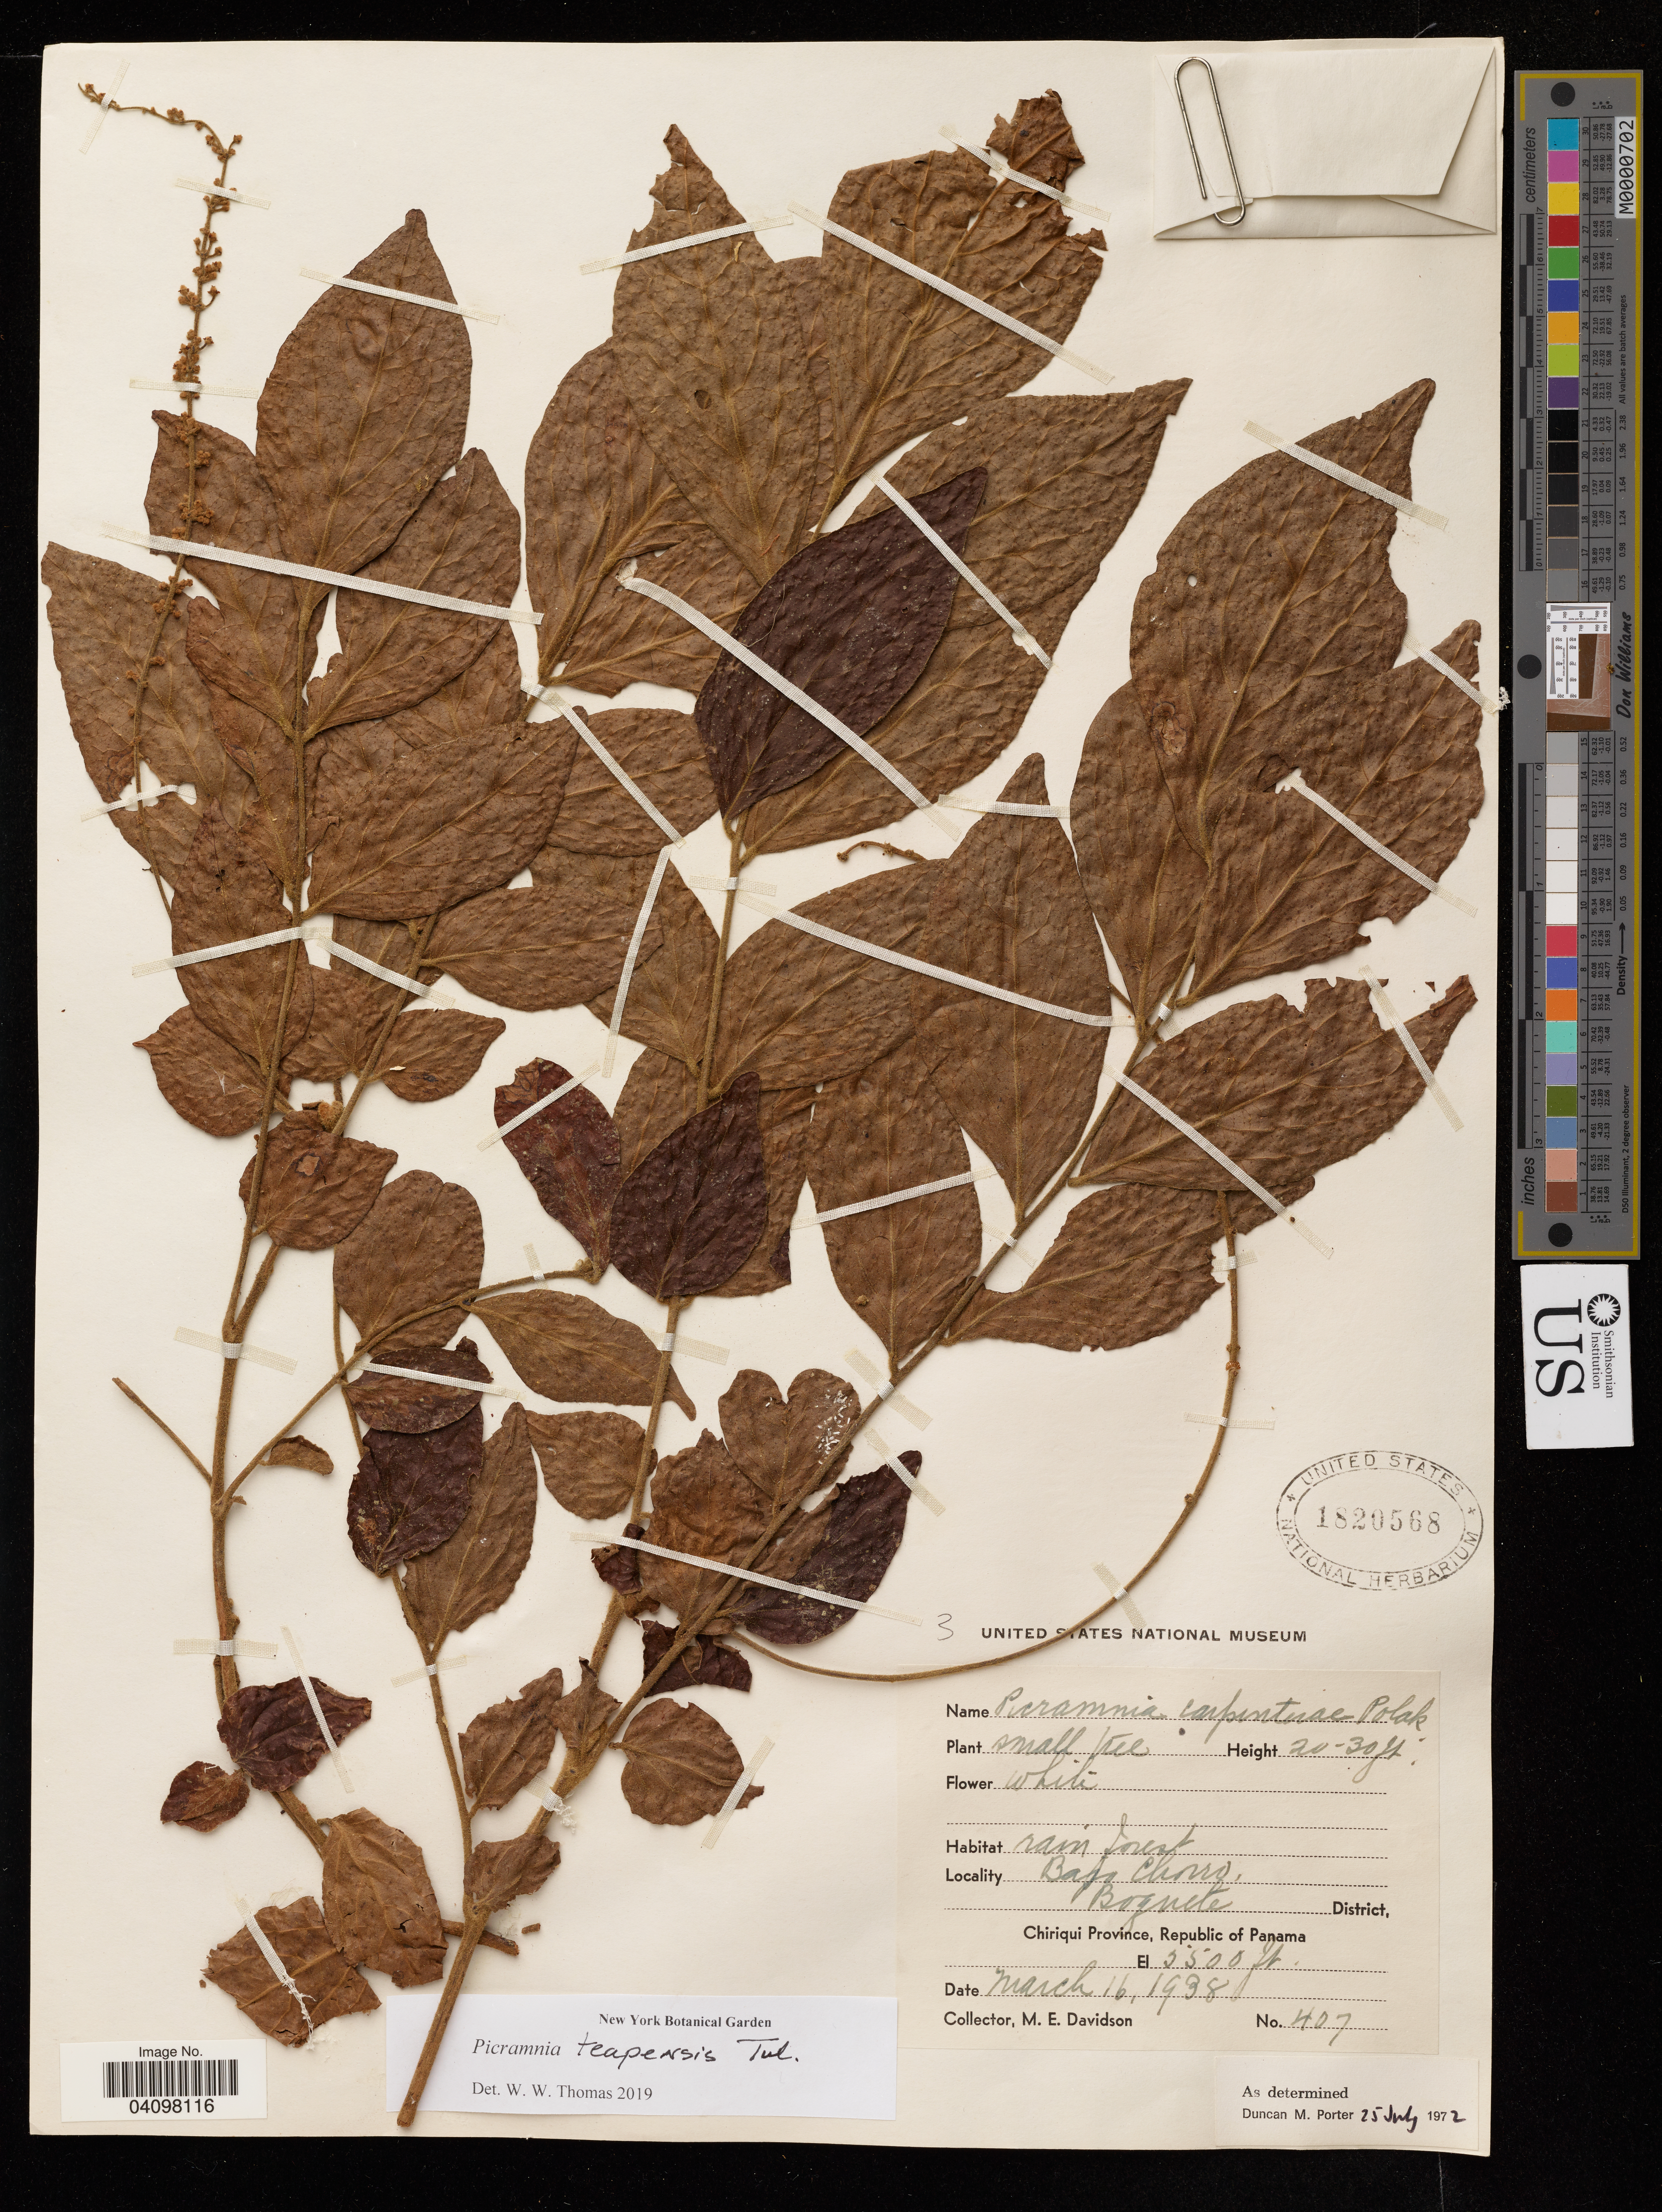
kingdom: Plantae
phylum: Tracheophyta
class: Magnoliopsida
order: Picramniales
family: Picramniaceae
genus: Picramnia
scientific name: Picramnia teapensis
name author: Tul.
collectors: M. Davidson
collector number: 407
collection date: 1938-03-16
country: Panama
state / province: Chiriqui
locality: Bajo Chorro, Boquete.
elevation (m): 1676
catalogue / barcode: US 1820568